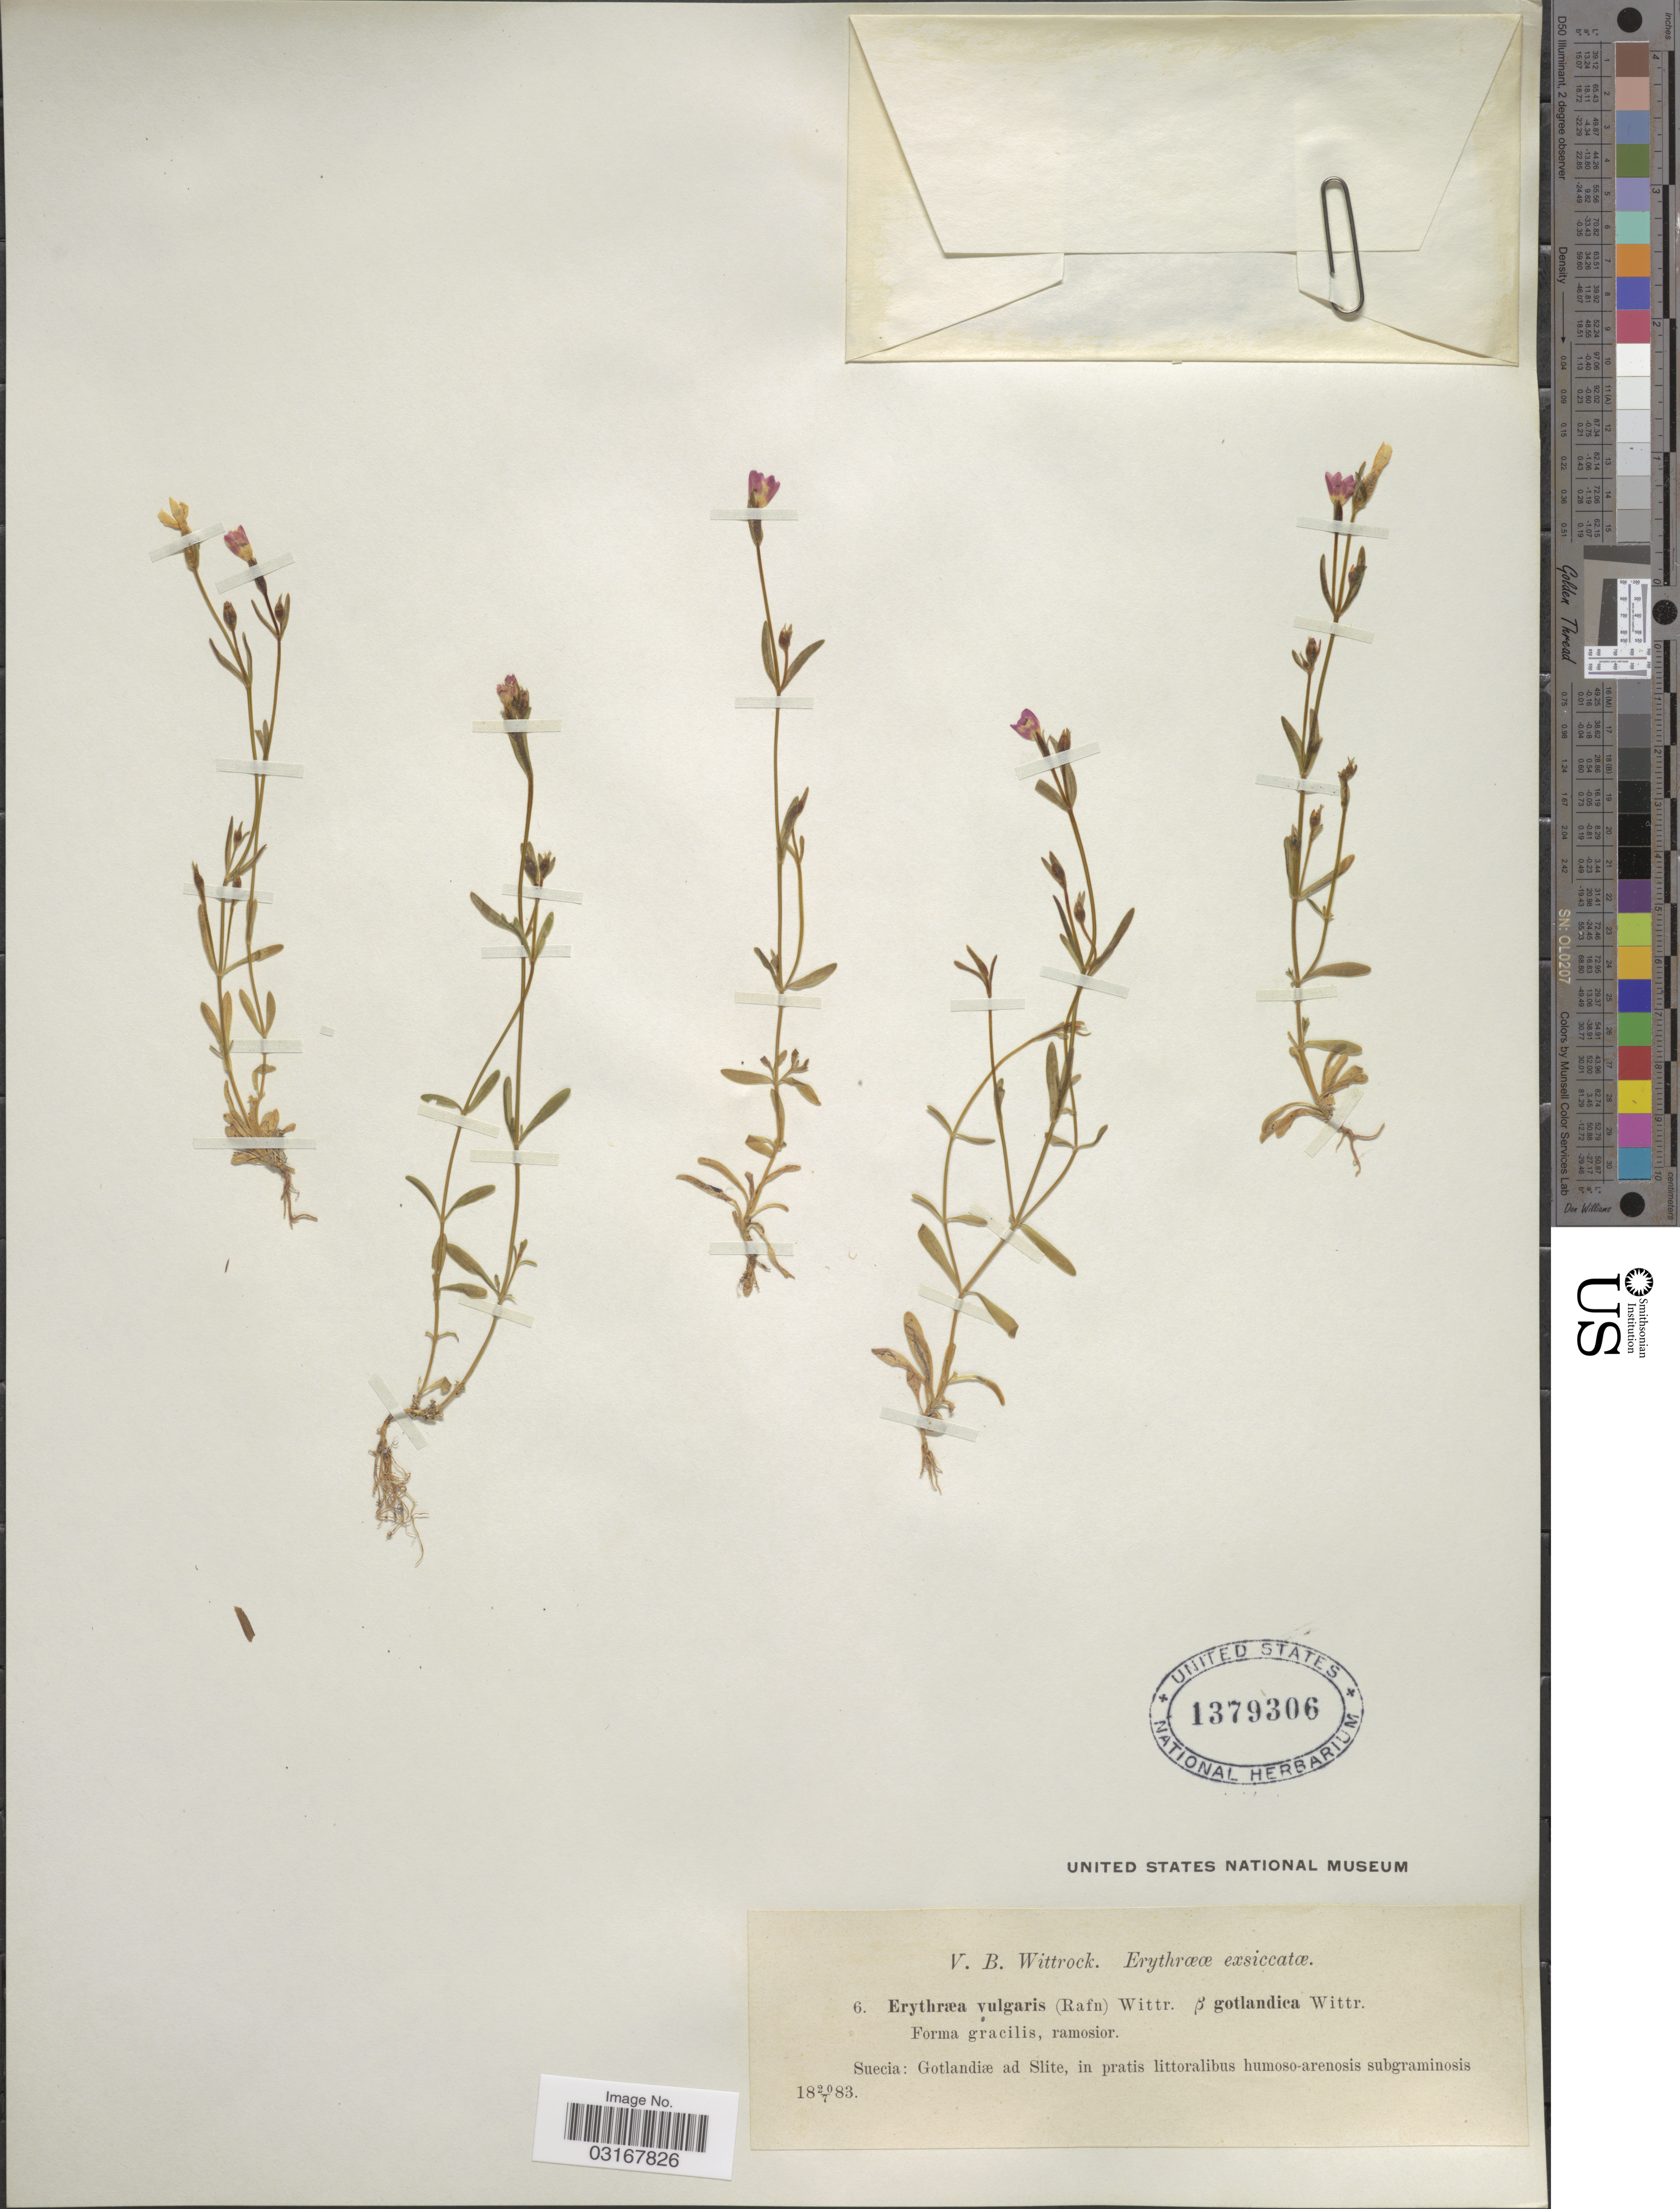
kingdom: Plantae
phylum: Tracheophyta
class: Magnoliopsida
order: Gentianales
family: Gentianaceae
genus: Centaurium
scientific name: Centaurium vulgaris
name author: Godr.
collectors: V. Wittrock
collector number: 6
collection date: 1883-07-20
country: Sweden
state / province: Gotland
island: Gotland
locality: Suecia: Gotlandiæ ad Slite, in pratis littoralibus humoso-arenosis subgraminosis.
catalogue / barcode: US 1379306